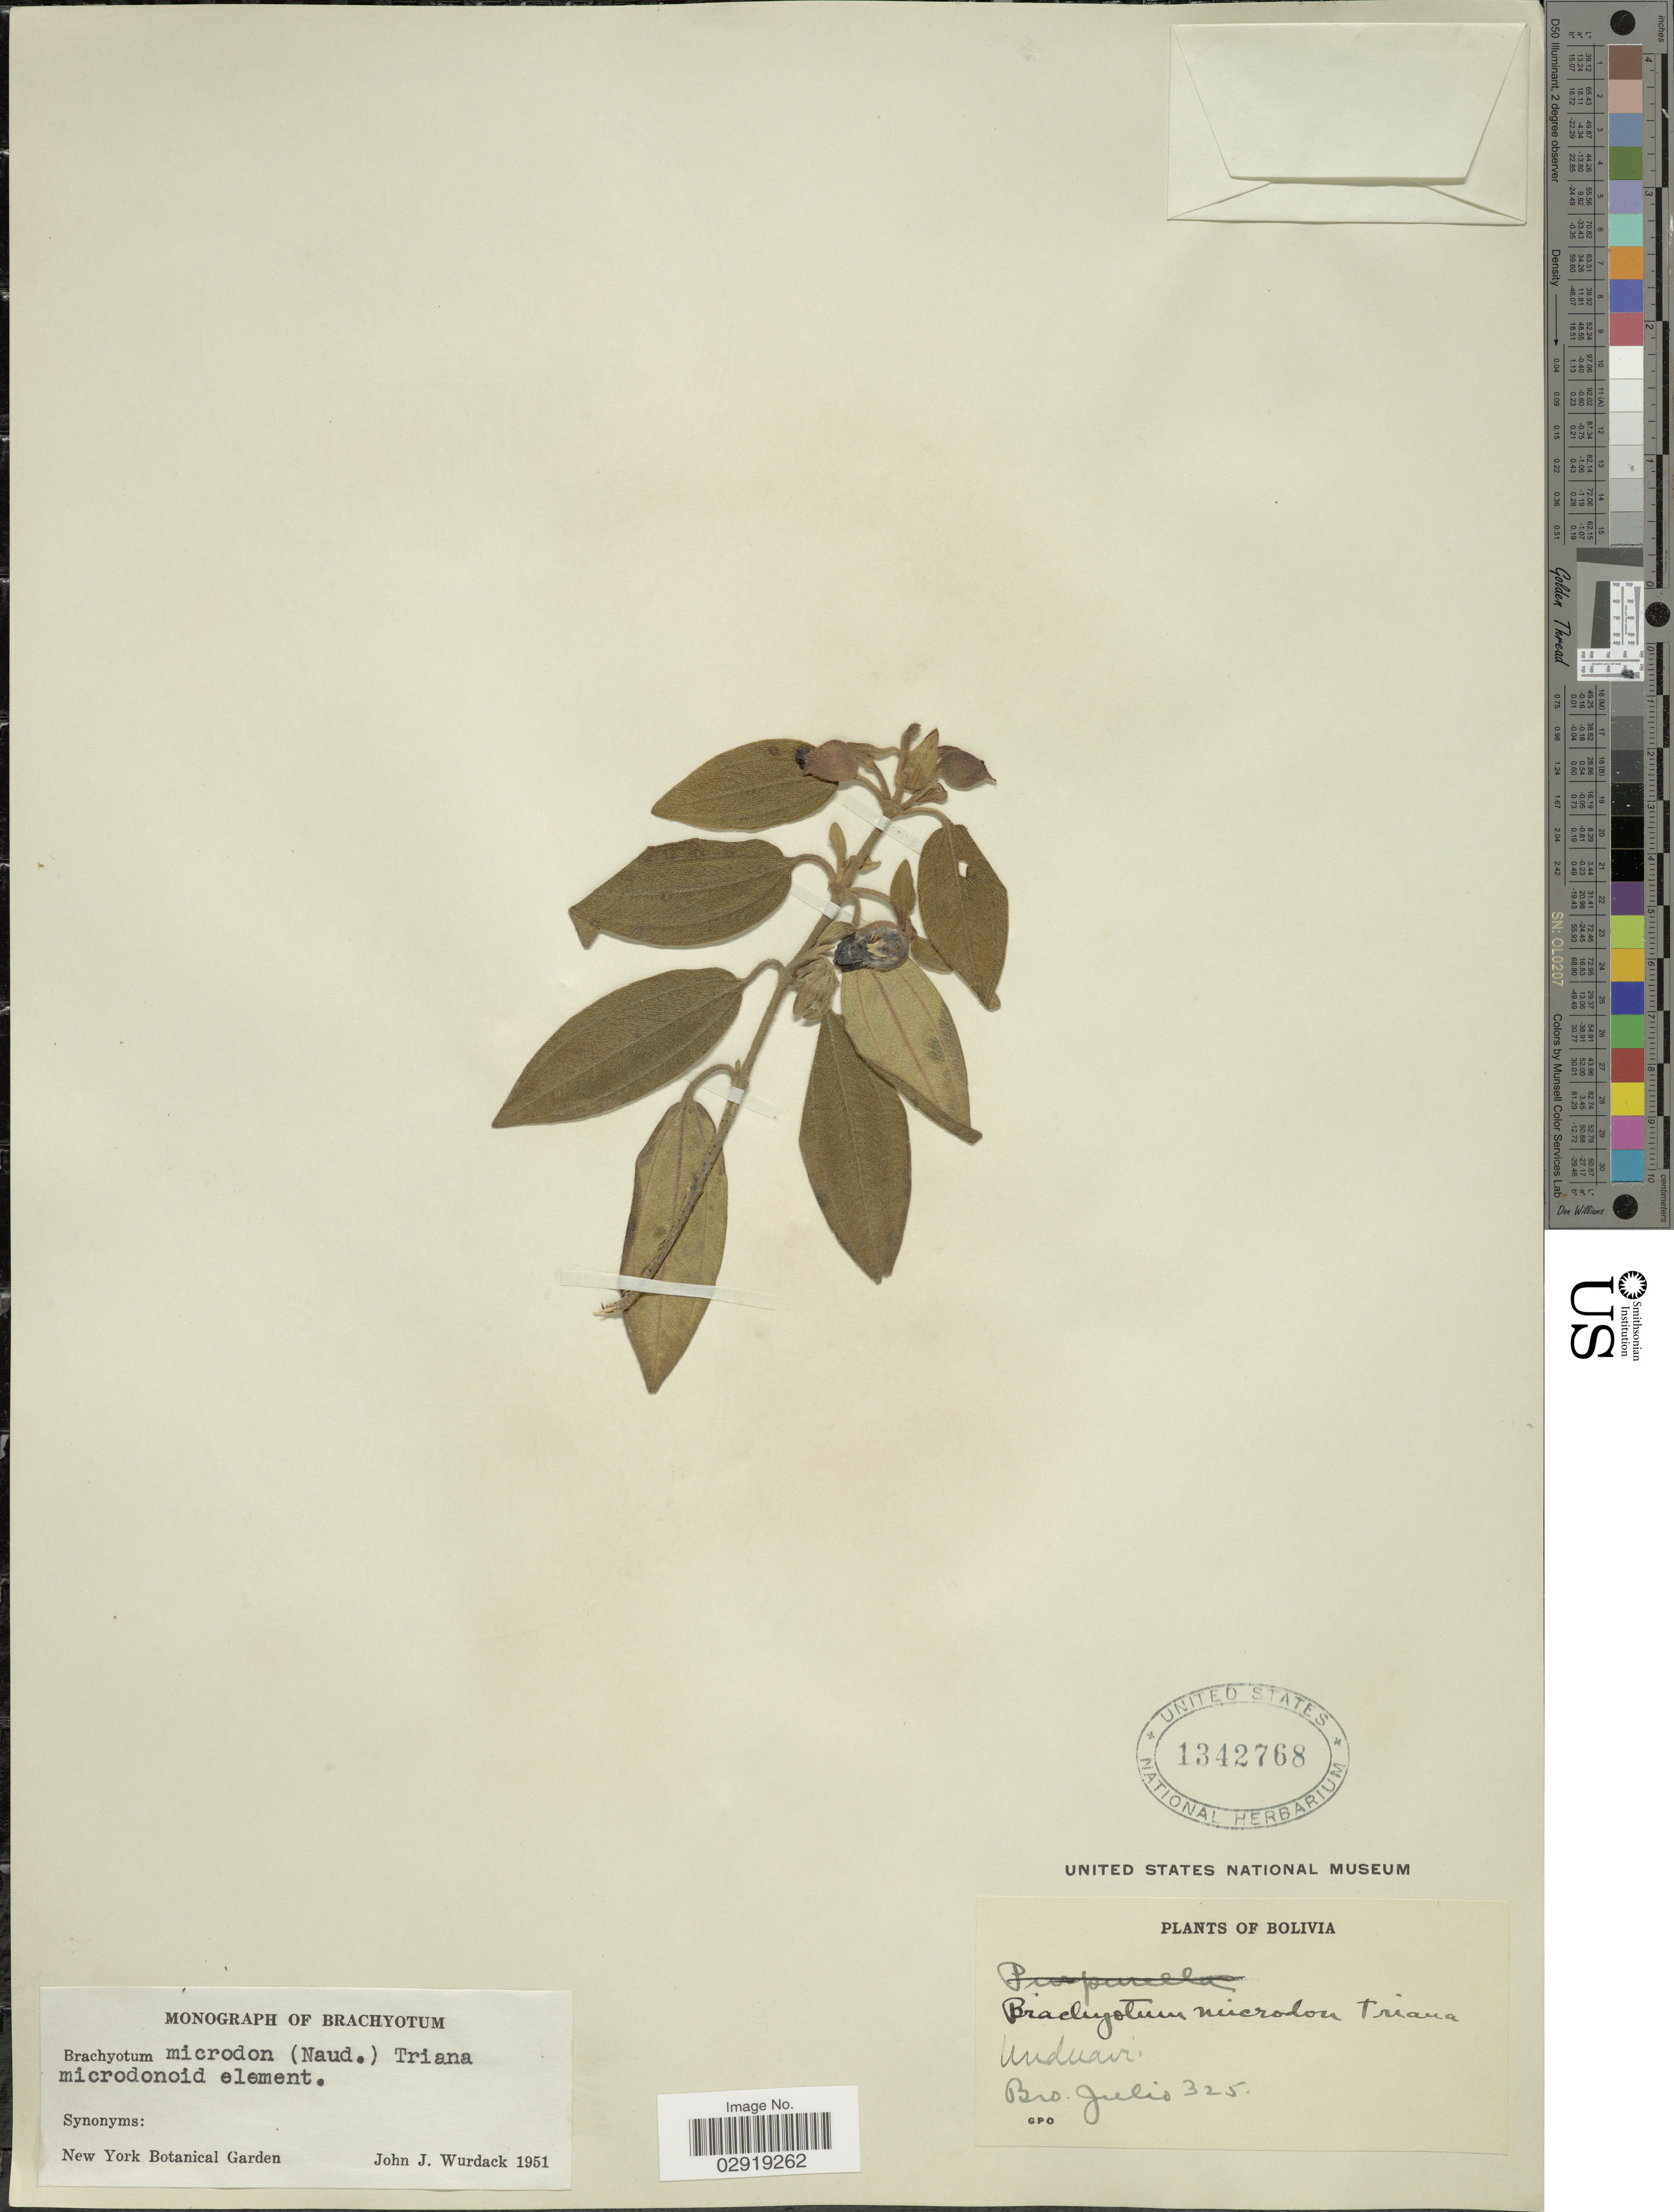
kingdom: Plantae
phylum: Tracheophyta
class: Magnoliopsida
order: Myrtales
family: Melastomataceae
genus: Brachyotum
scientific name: Brachyotum microdon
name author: (Naudin) Triana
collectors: Bro. Julio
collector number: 325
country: Bolivia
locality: Unduavi.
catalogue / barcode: US 1342768